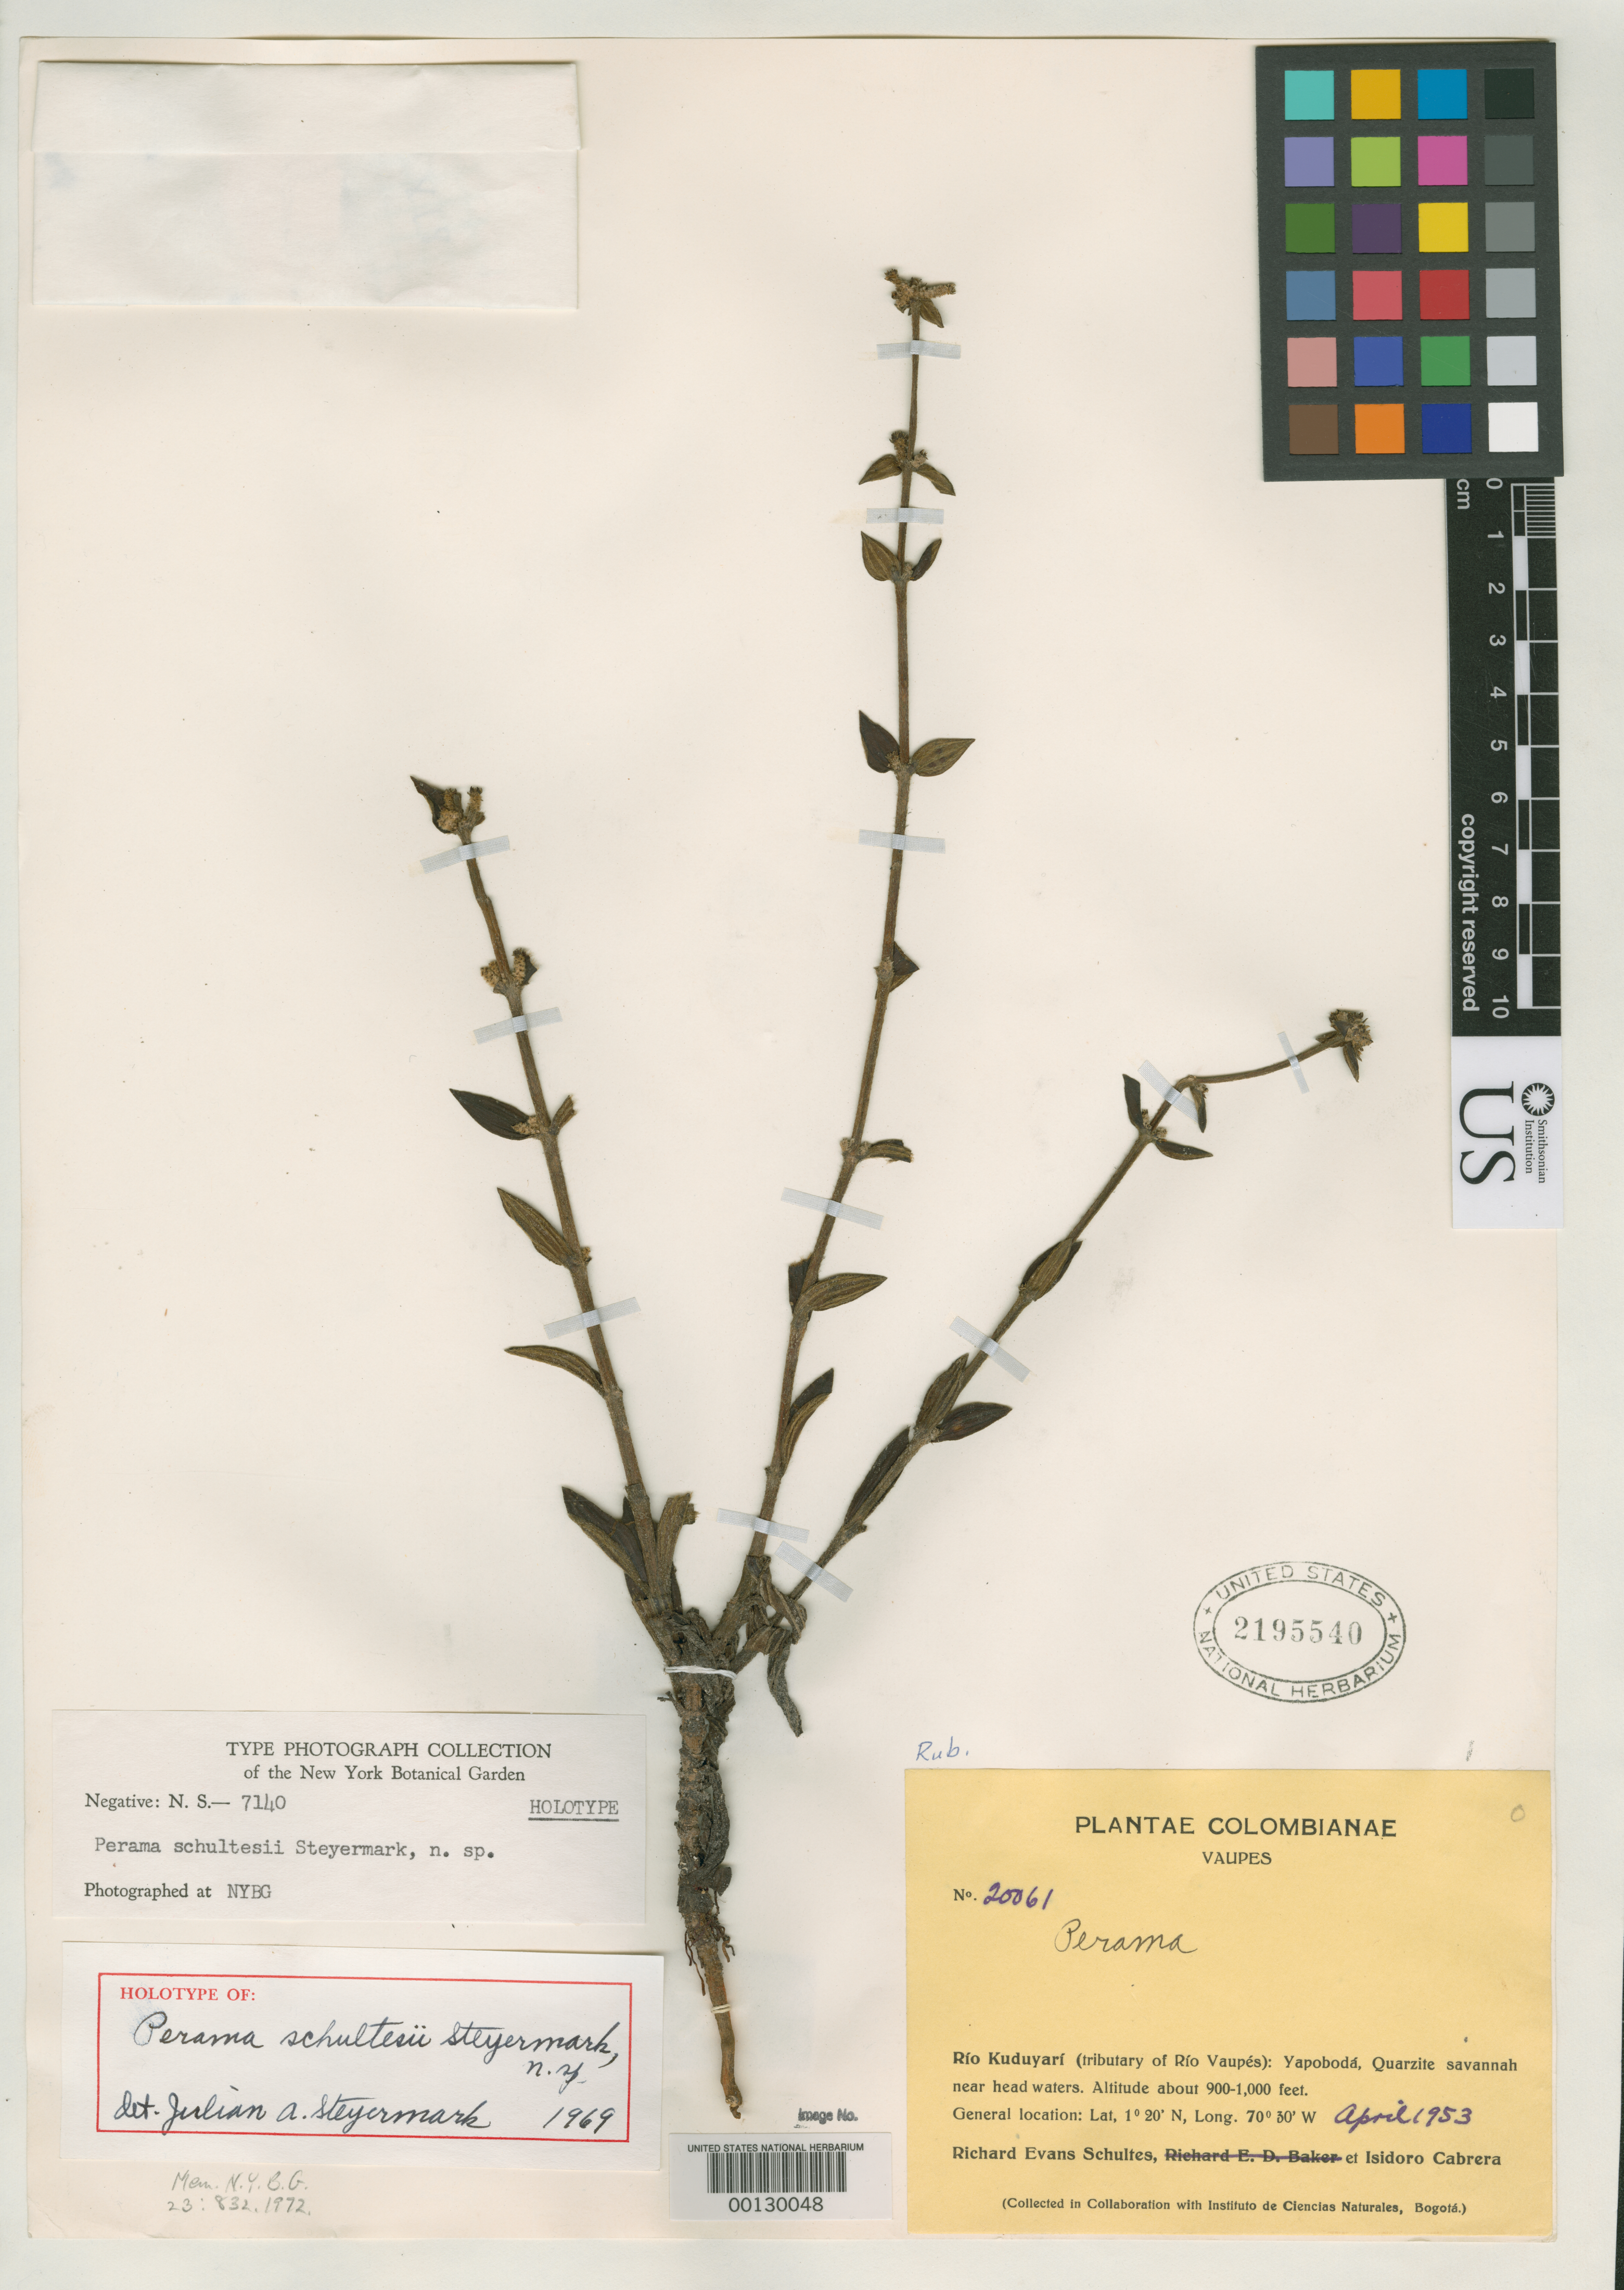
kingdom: Plantae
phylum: Tracheophyta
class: Magnoliopsida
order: Gentianales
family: Rubiaceae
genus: Perama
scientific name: Perama schultesii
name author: Steyerm.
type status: Holotype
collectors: R. E. Schultes & I. Cabrera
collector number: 20061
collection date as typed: Apr 1953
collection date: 1953-04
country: Colombia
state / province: Vaupés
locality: Rio Kuduyari, Yapoboda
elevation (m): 274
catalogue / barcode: US 2195540